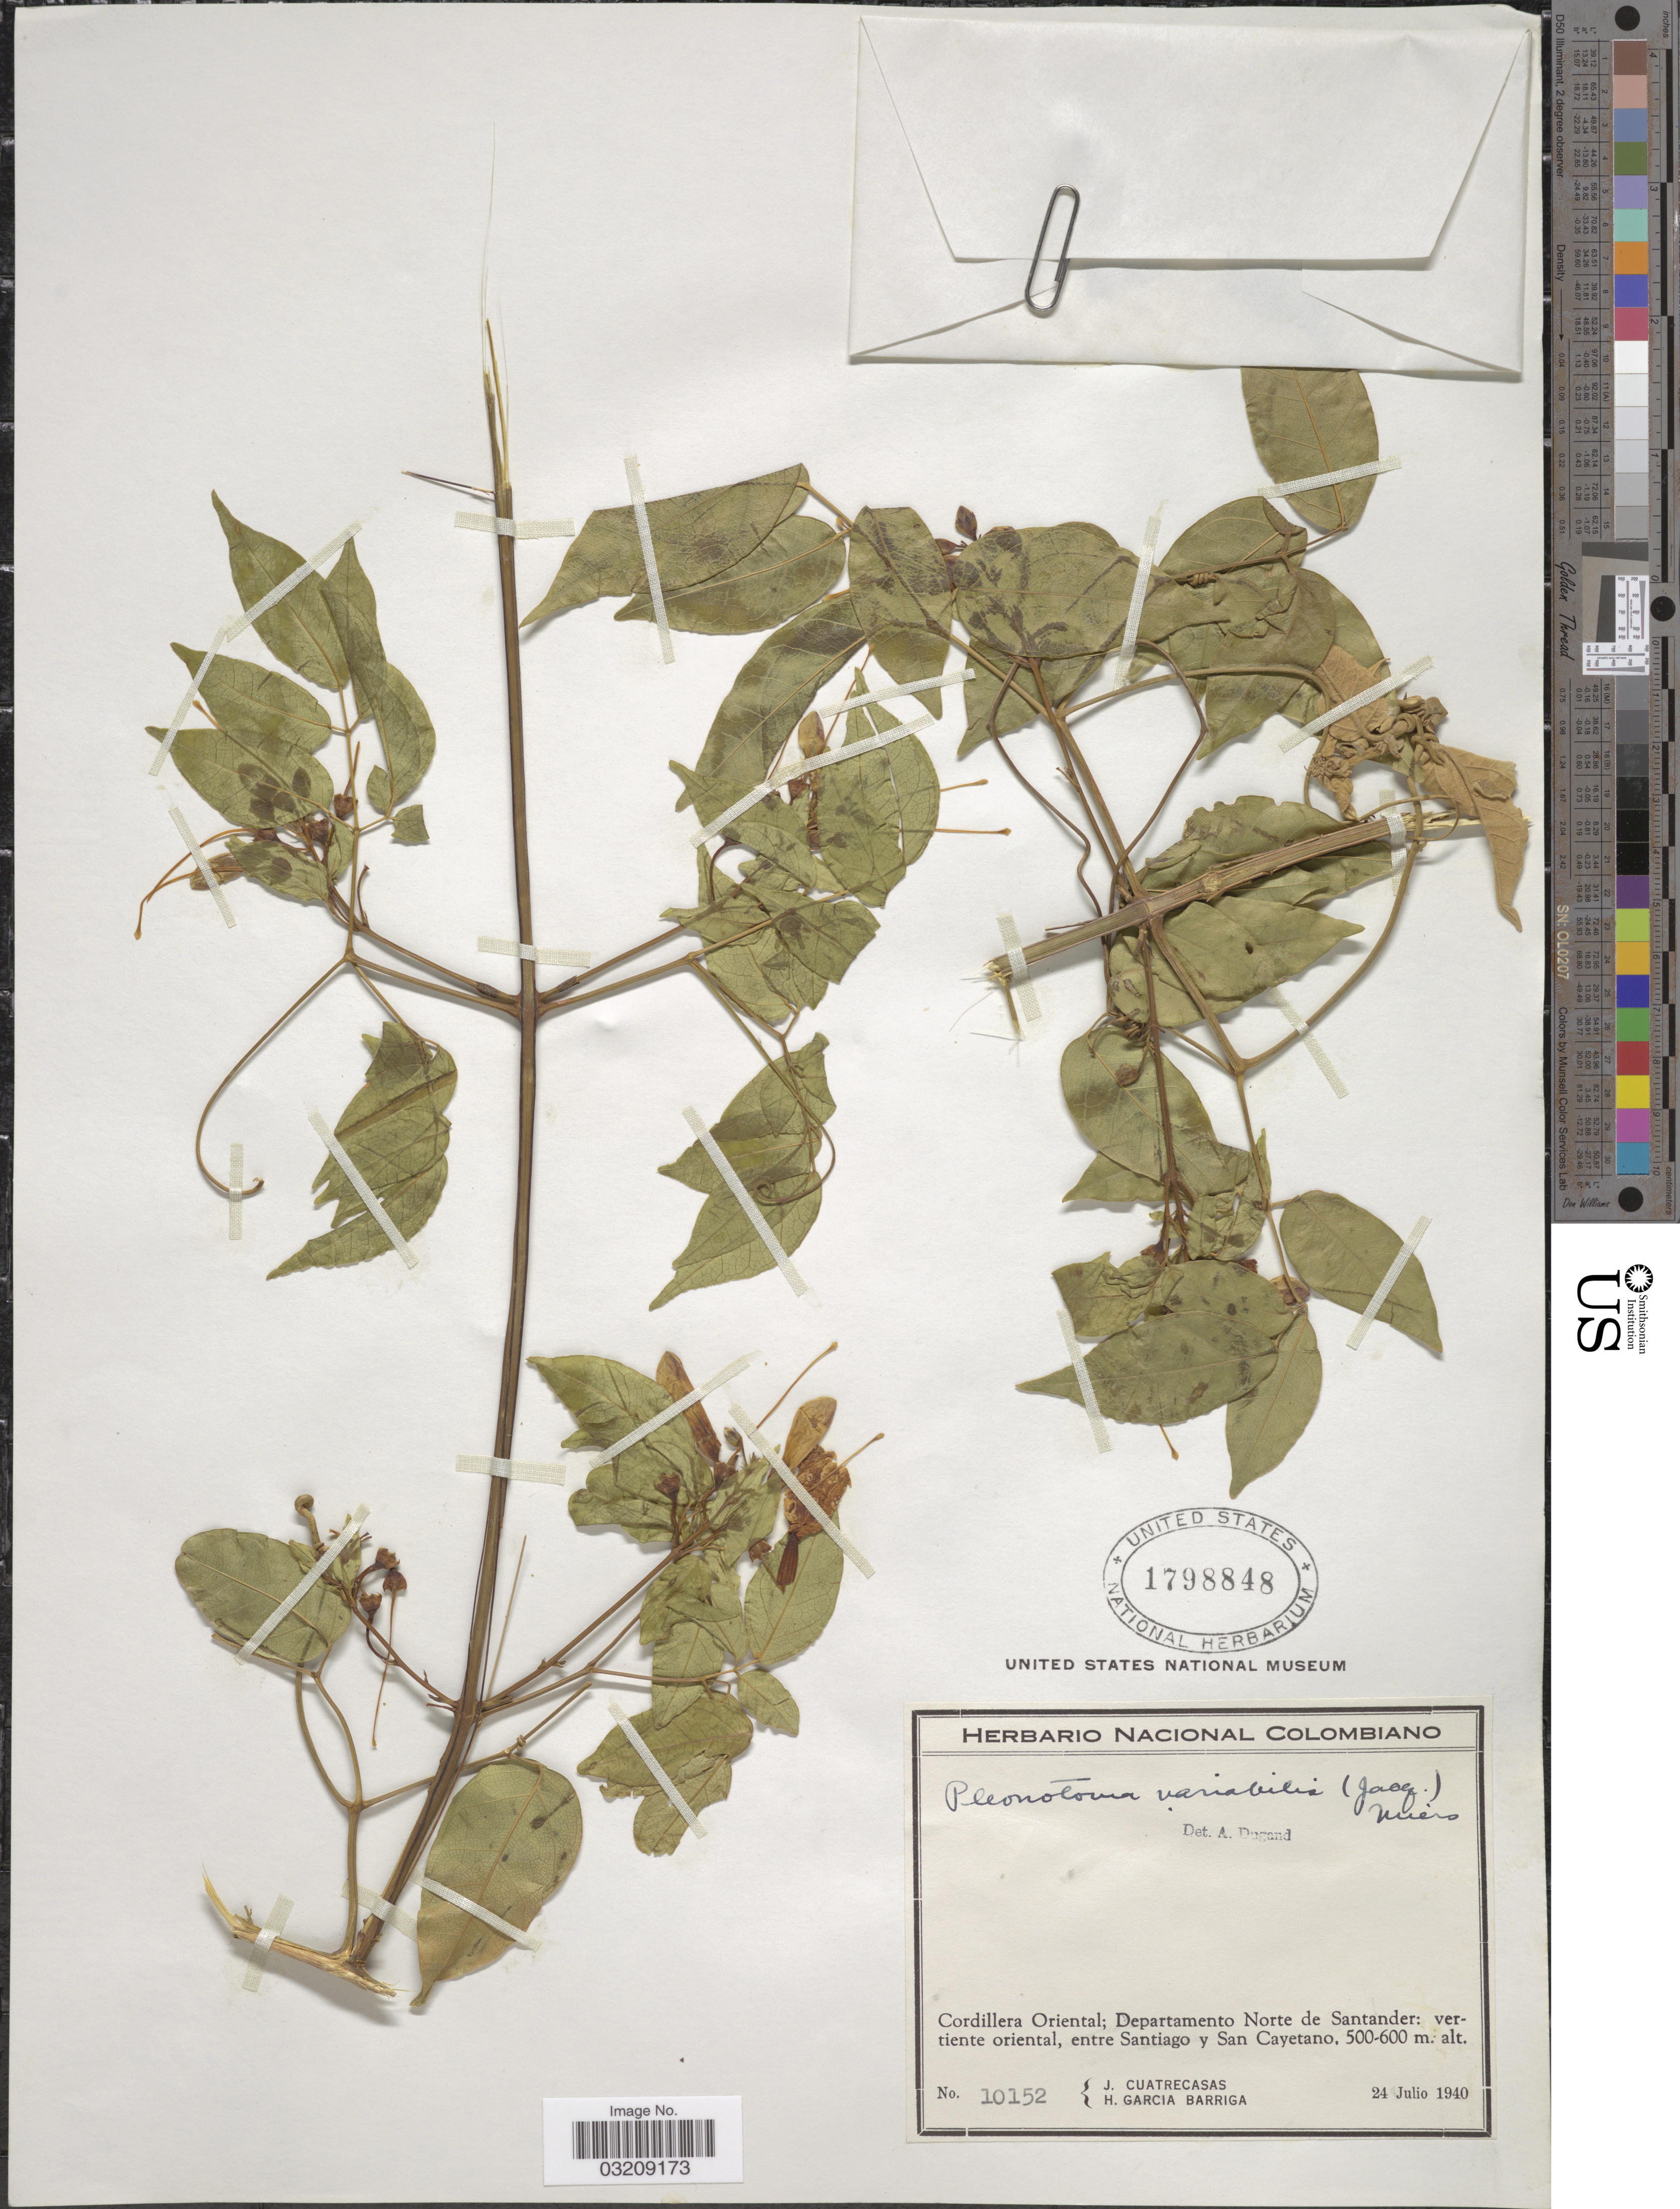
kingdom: Plantae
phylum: Tracheophyta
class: Magnoliopsida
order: Lamiales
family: Bignoniaceae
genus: Pleonotoma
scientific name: Pleonotoma variabilis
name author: (Jacq.) Miers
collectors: J. Cuatrecasas & H. García Barriga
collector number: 10152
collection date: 1940-07-24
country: Colombia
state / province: Norte de Santander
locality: Cordillera Oriental; Departamento Norte de Santander: vertiente oriental, entre Santiago y San Cayetano.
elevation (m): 500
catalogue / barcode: US 1798848